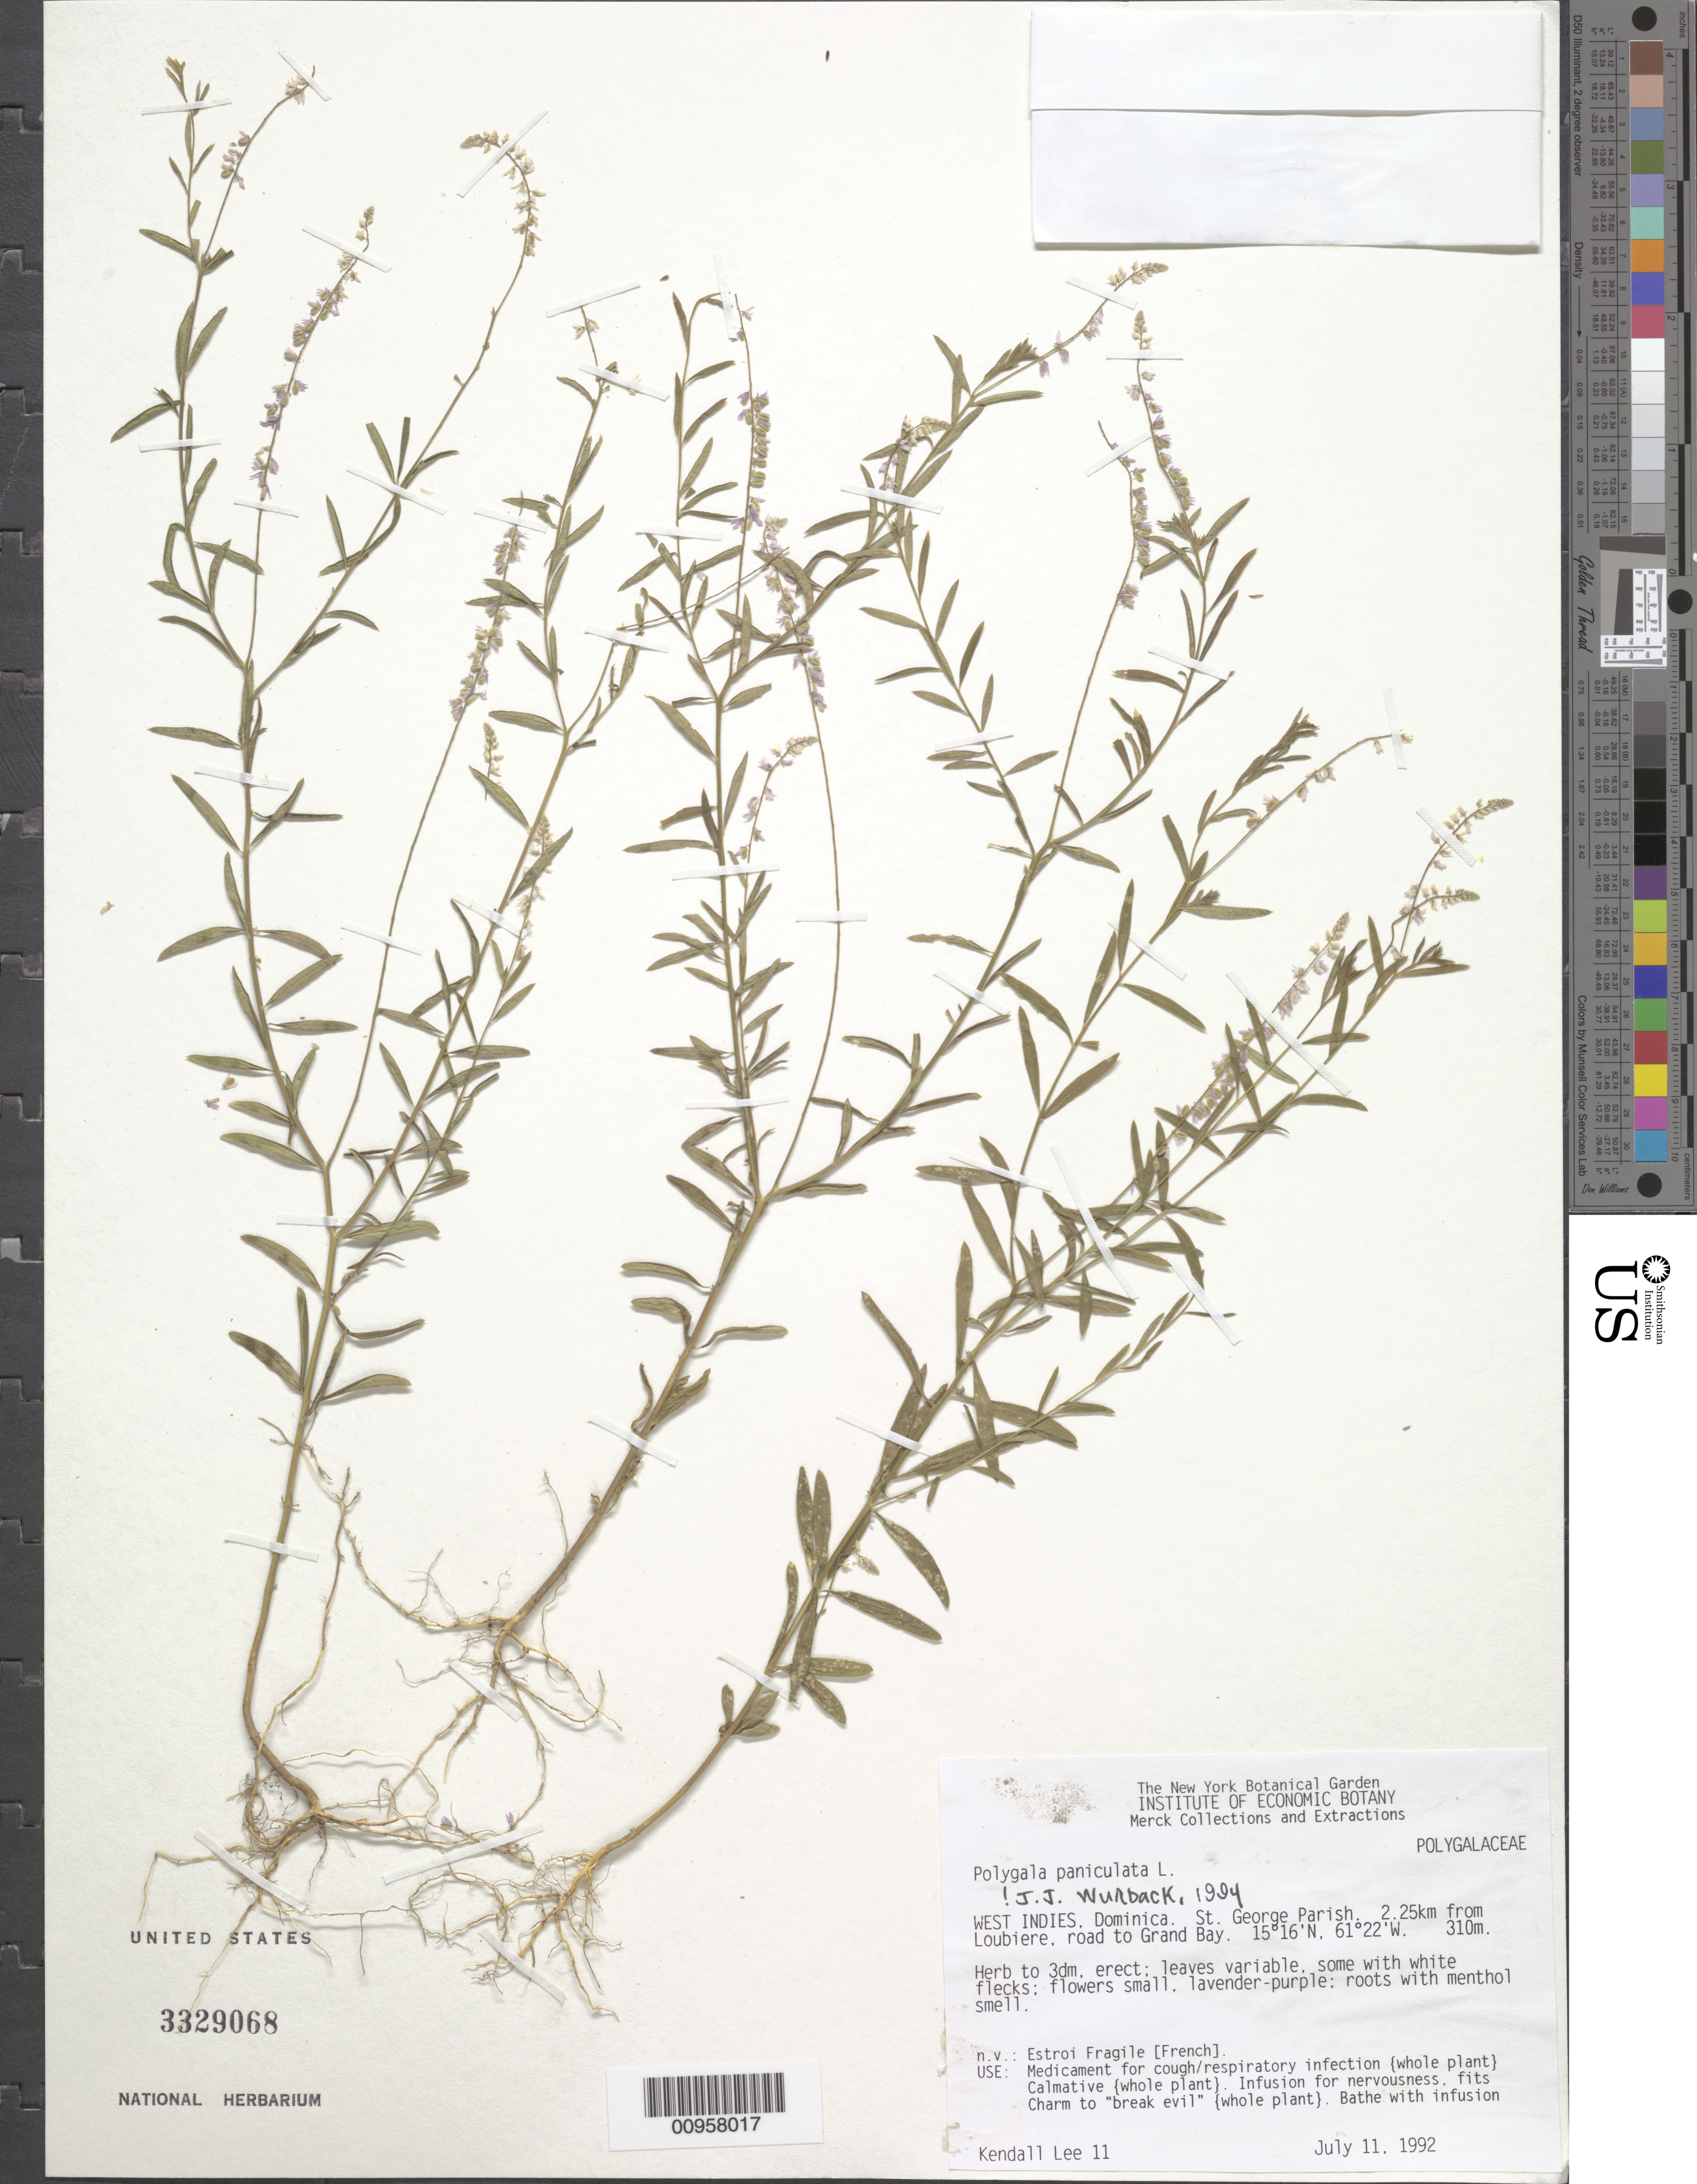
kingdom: Plantae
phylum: Tracheophyta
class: Magnoliopsida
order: Fabales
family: Polygalaceae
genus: Polygala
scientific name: Polygala paniculata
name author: L.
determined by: Wurdack, John J., (US), US (UNITED STATES)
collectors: K. Lee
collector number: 11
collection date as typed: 11 Jul 1992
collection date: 1992-07-11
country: Dominica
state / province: St. George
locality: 2.25 km from Loubiere, road to Grand Bay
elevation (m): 310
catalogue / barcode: US 3329068